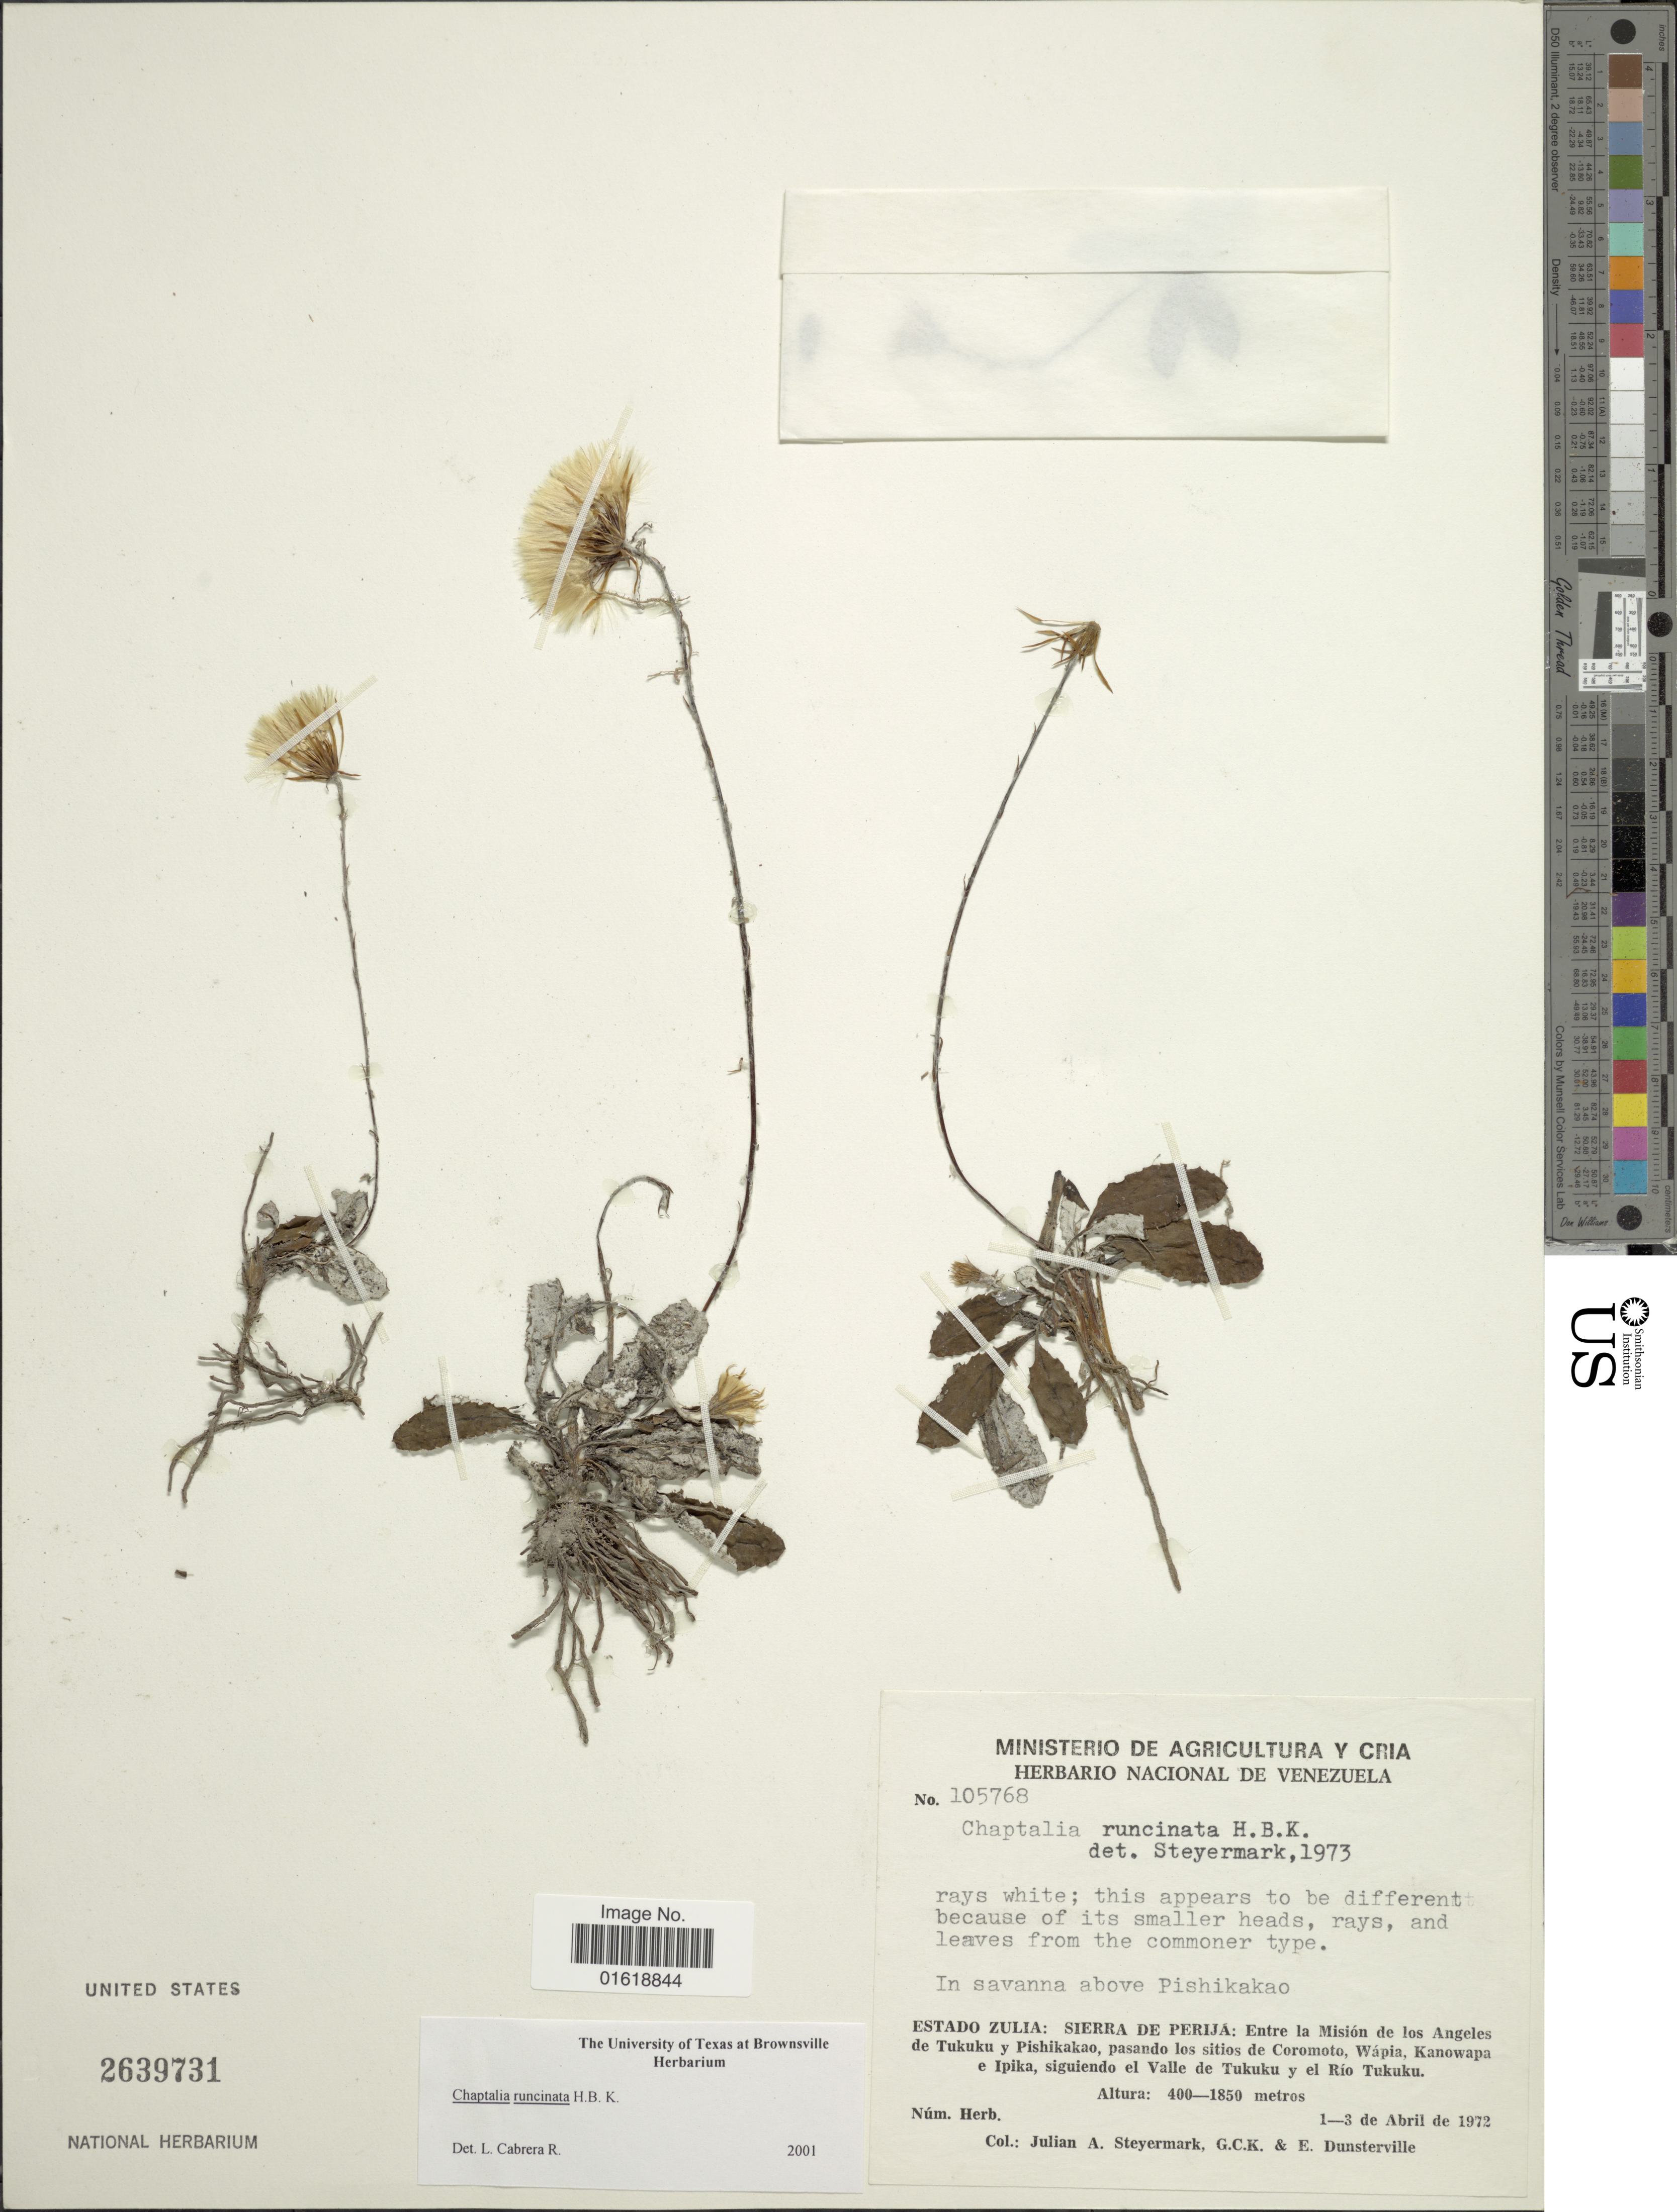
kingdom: Plantae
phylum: Tracheophyta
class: Magnoliopsida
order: Asterales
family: Asteraceae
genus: Chaptalia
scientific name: Chaptalia runcinata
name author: Kunth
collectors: J. Steyermark, G. C. K. Dunsterville & E. Dunsterville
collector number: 105768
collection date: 1972-04-01/1972-04-03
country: Venezuela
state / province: Zulia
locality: In savanna above Pishikakao. Estado Zulia: Sierra de Perijá: Entre la Misión de los Angeles de Tukuku y Pishikakao, pasando los sitios de Coromoto, Wápia, Kanowapa e Ipika, siguiendo el Valle de Tukuku y el Río Tukuku.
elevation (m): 400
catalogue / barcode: US 2639731